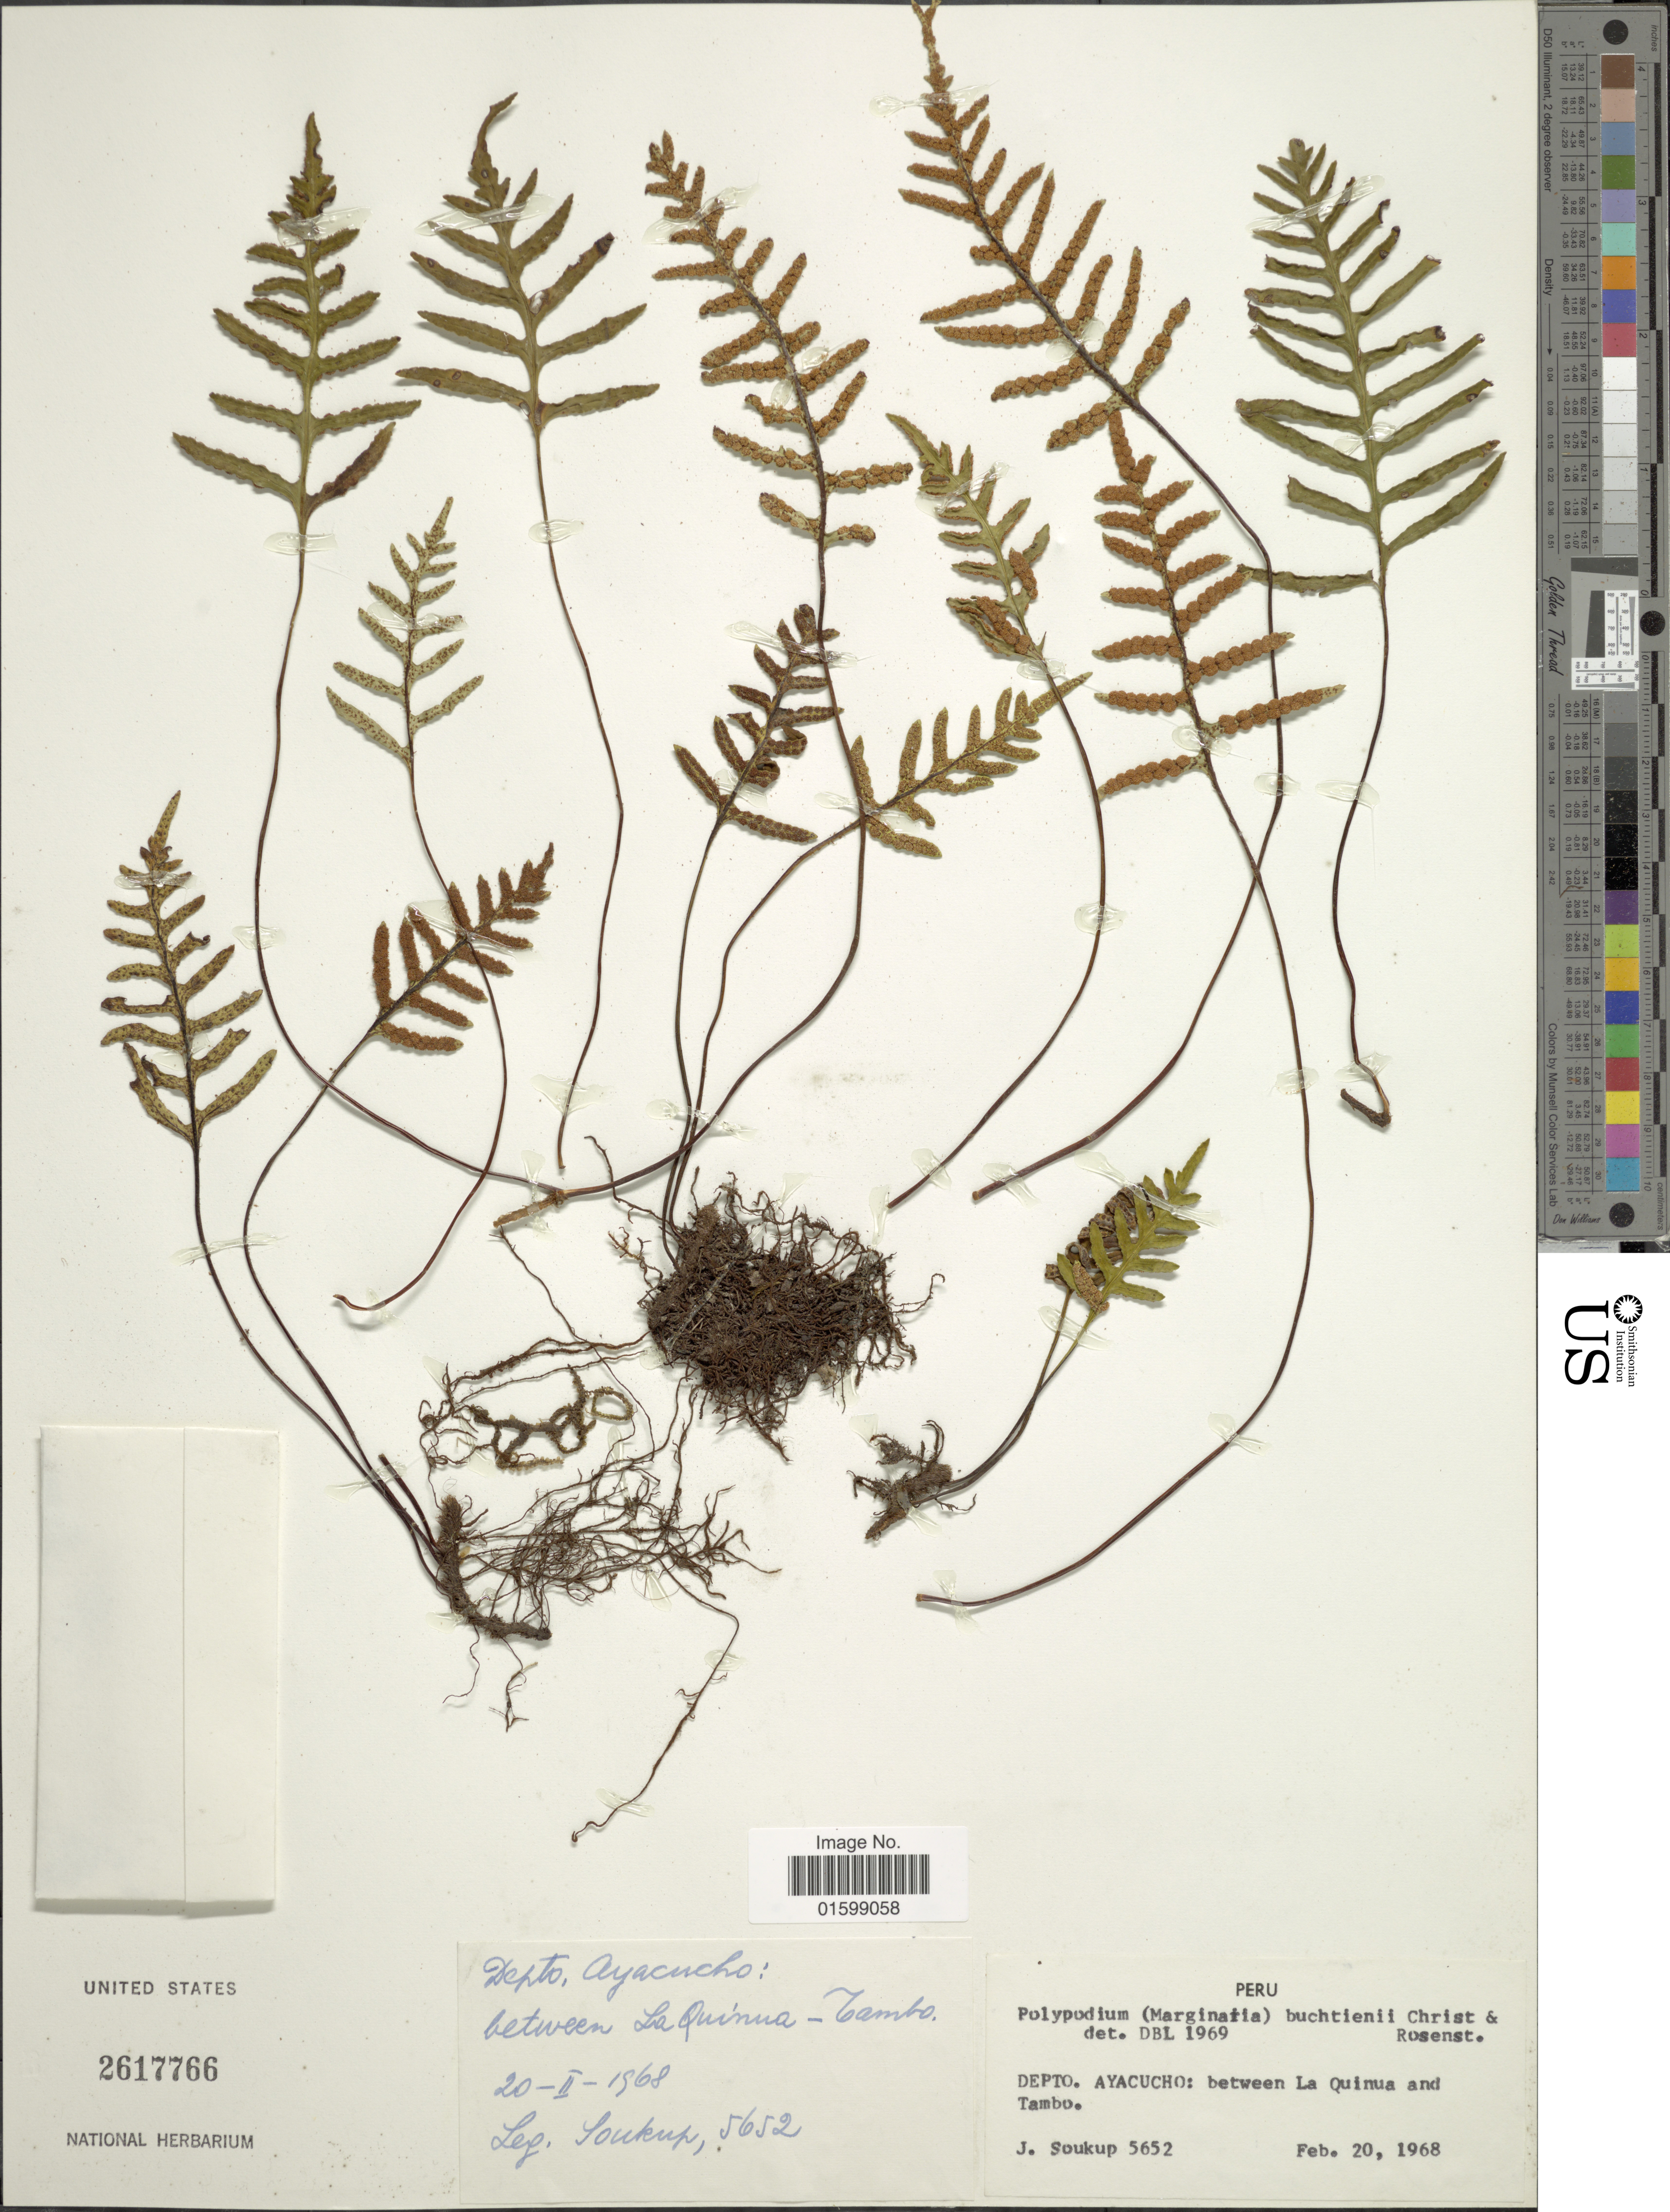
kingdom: Plantae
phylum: Tracheophyta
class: Polypodiopsida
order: Polypodiales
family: Polypodiaceae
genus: Pleopeltis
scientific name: Pleopeltis buchtienii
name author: (Christ & Rosenst.) A.R. Sm.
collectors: J. Soukop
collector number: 5652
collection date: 1968-02-20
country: Peru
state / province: Ayacucho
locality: Between La Quinua and Tambo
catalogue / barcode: US 2617766